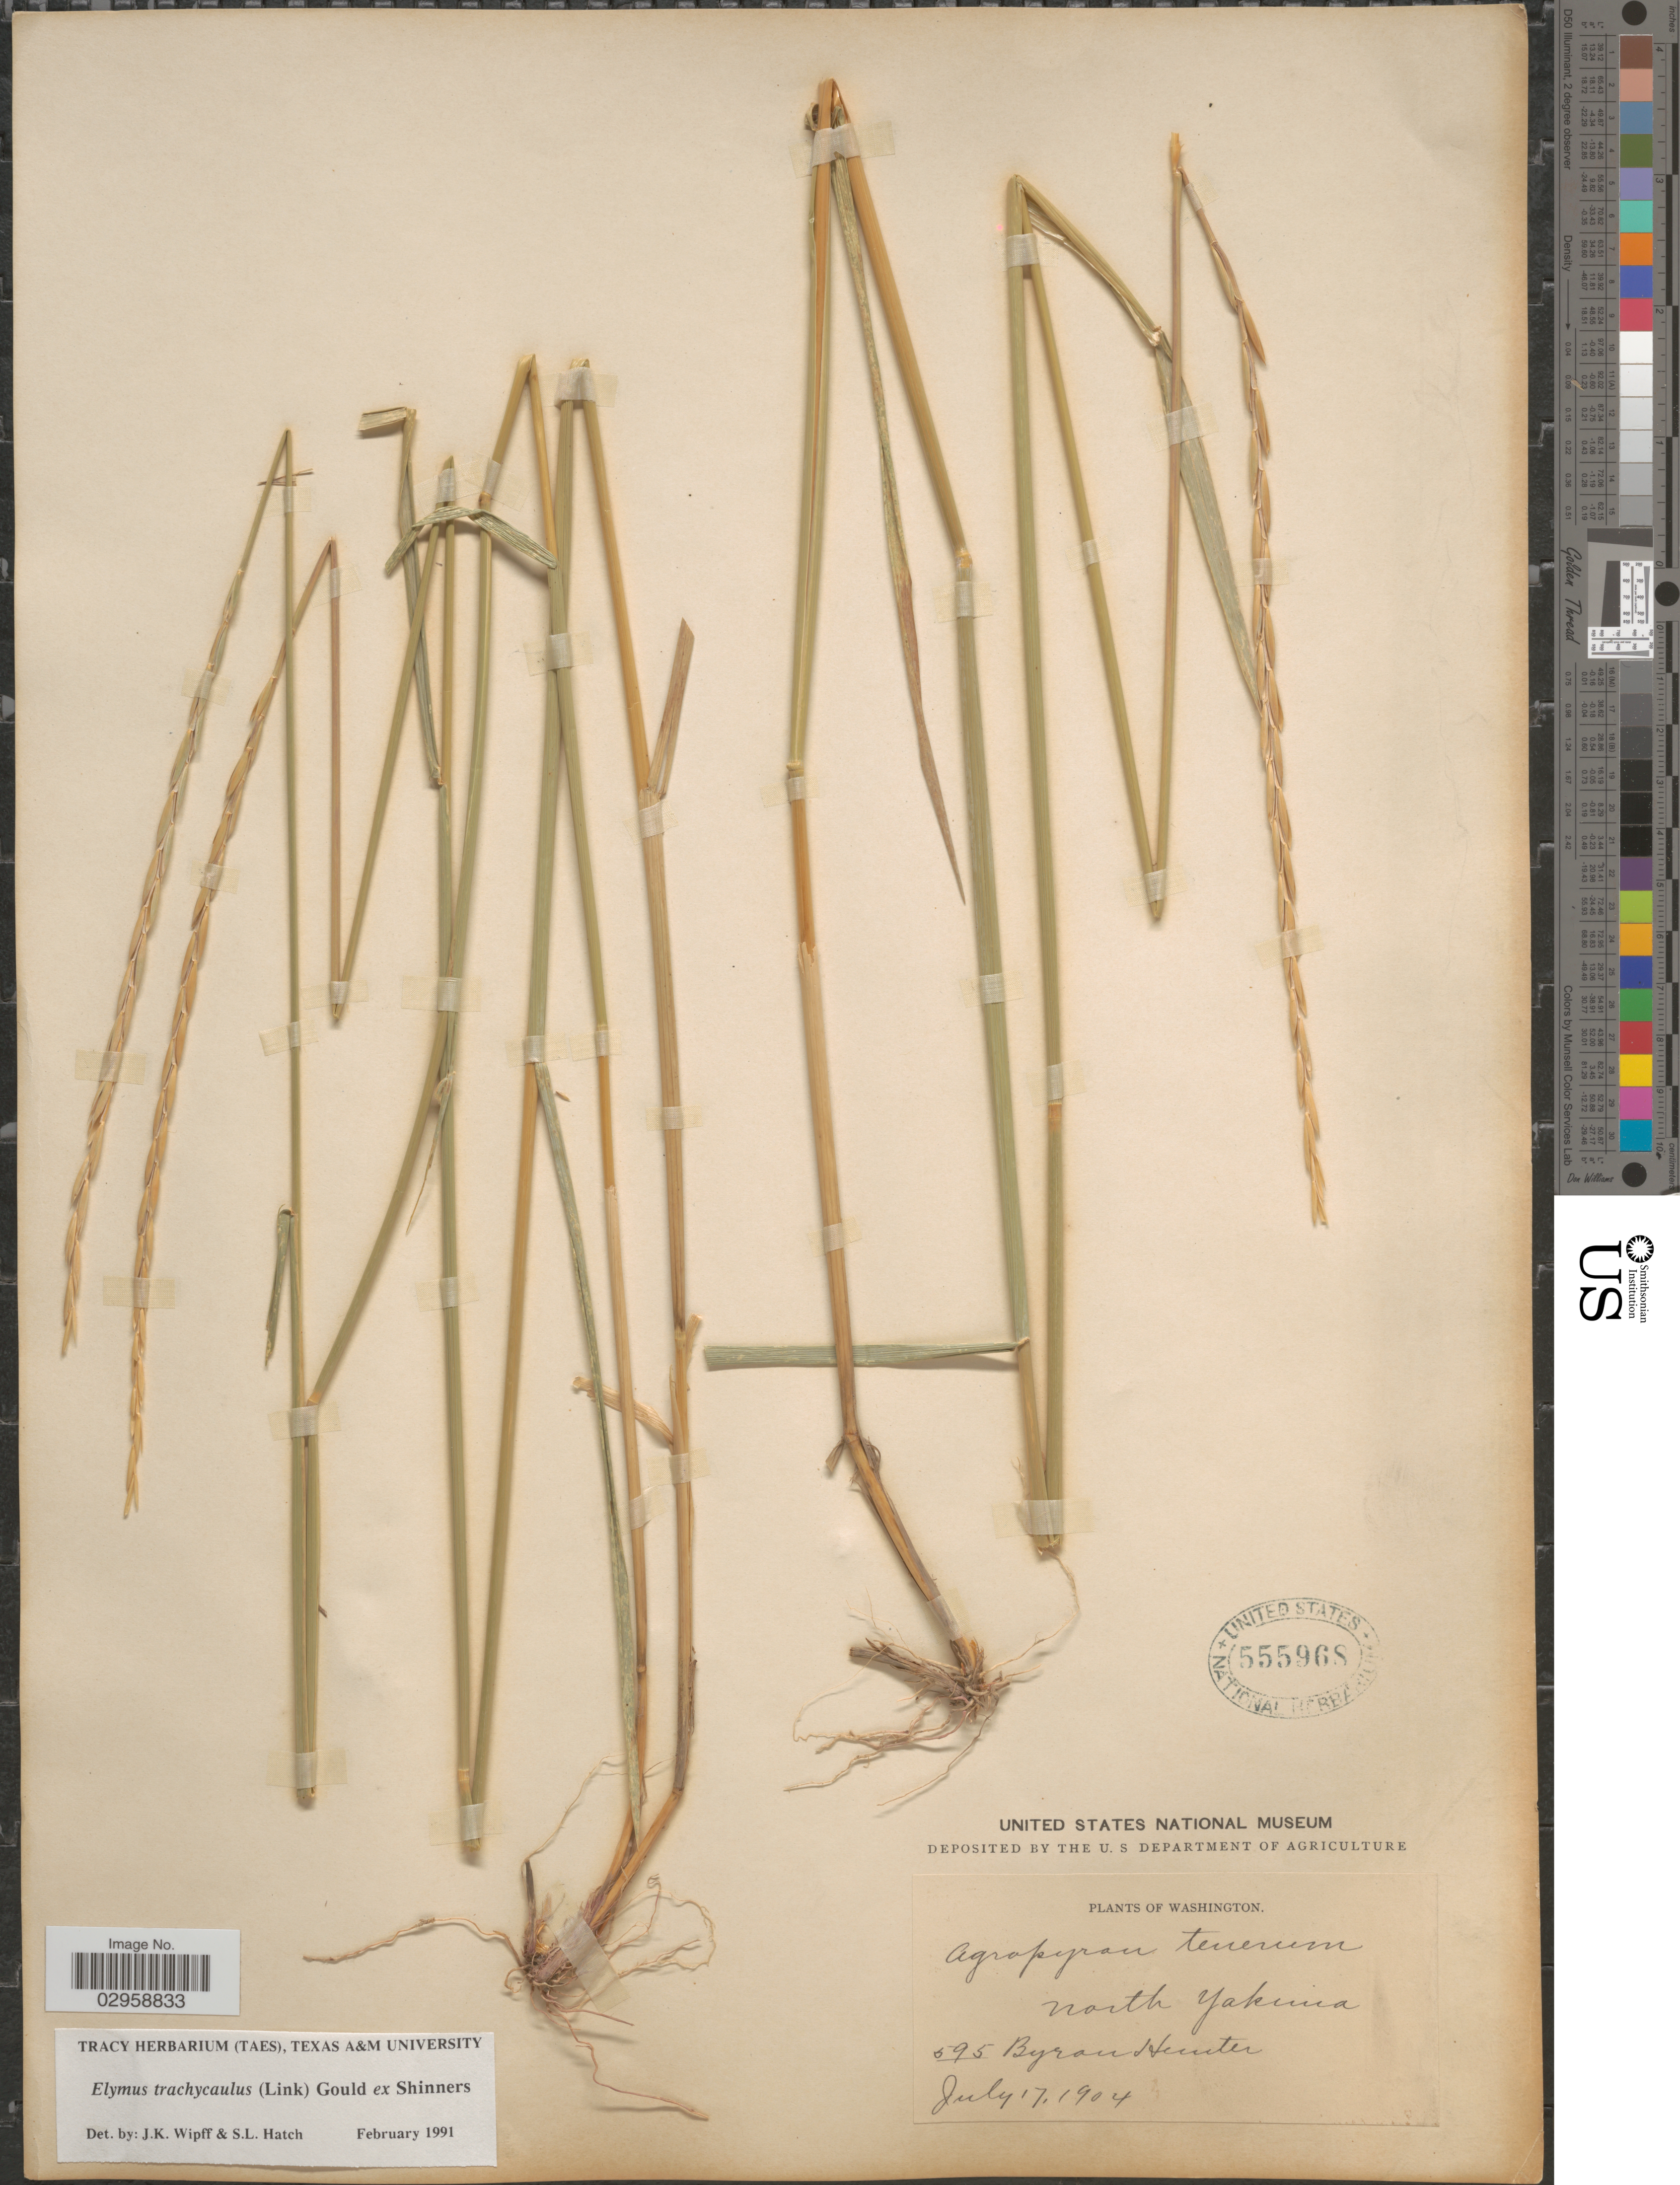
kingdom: Plantae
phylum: Tracheophyta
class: Liliopsida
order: Poales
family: Poaceae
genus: Elymus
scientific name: Elymus trachycaulus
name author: (Link) Gould ex Shinners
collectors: B. Hunter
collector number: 595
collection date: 1904-07-17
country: United States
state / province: Washington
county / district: Yakima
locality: North Yakima.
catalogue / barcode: US 555968